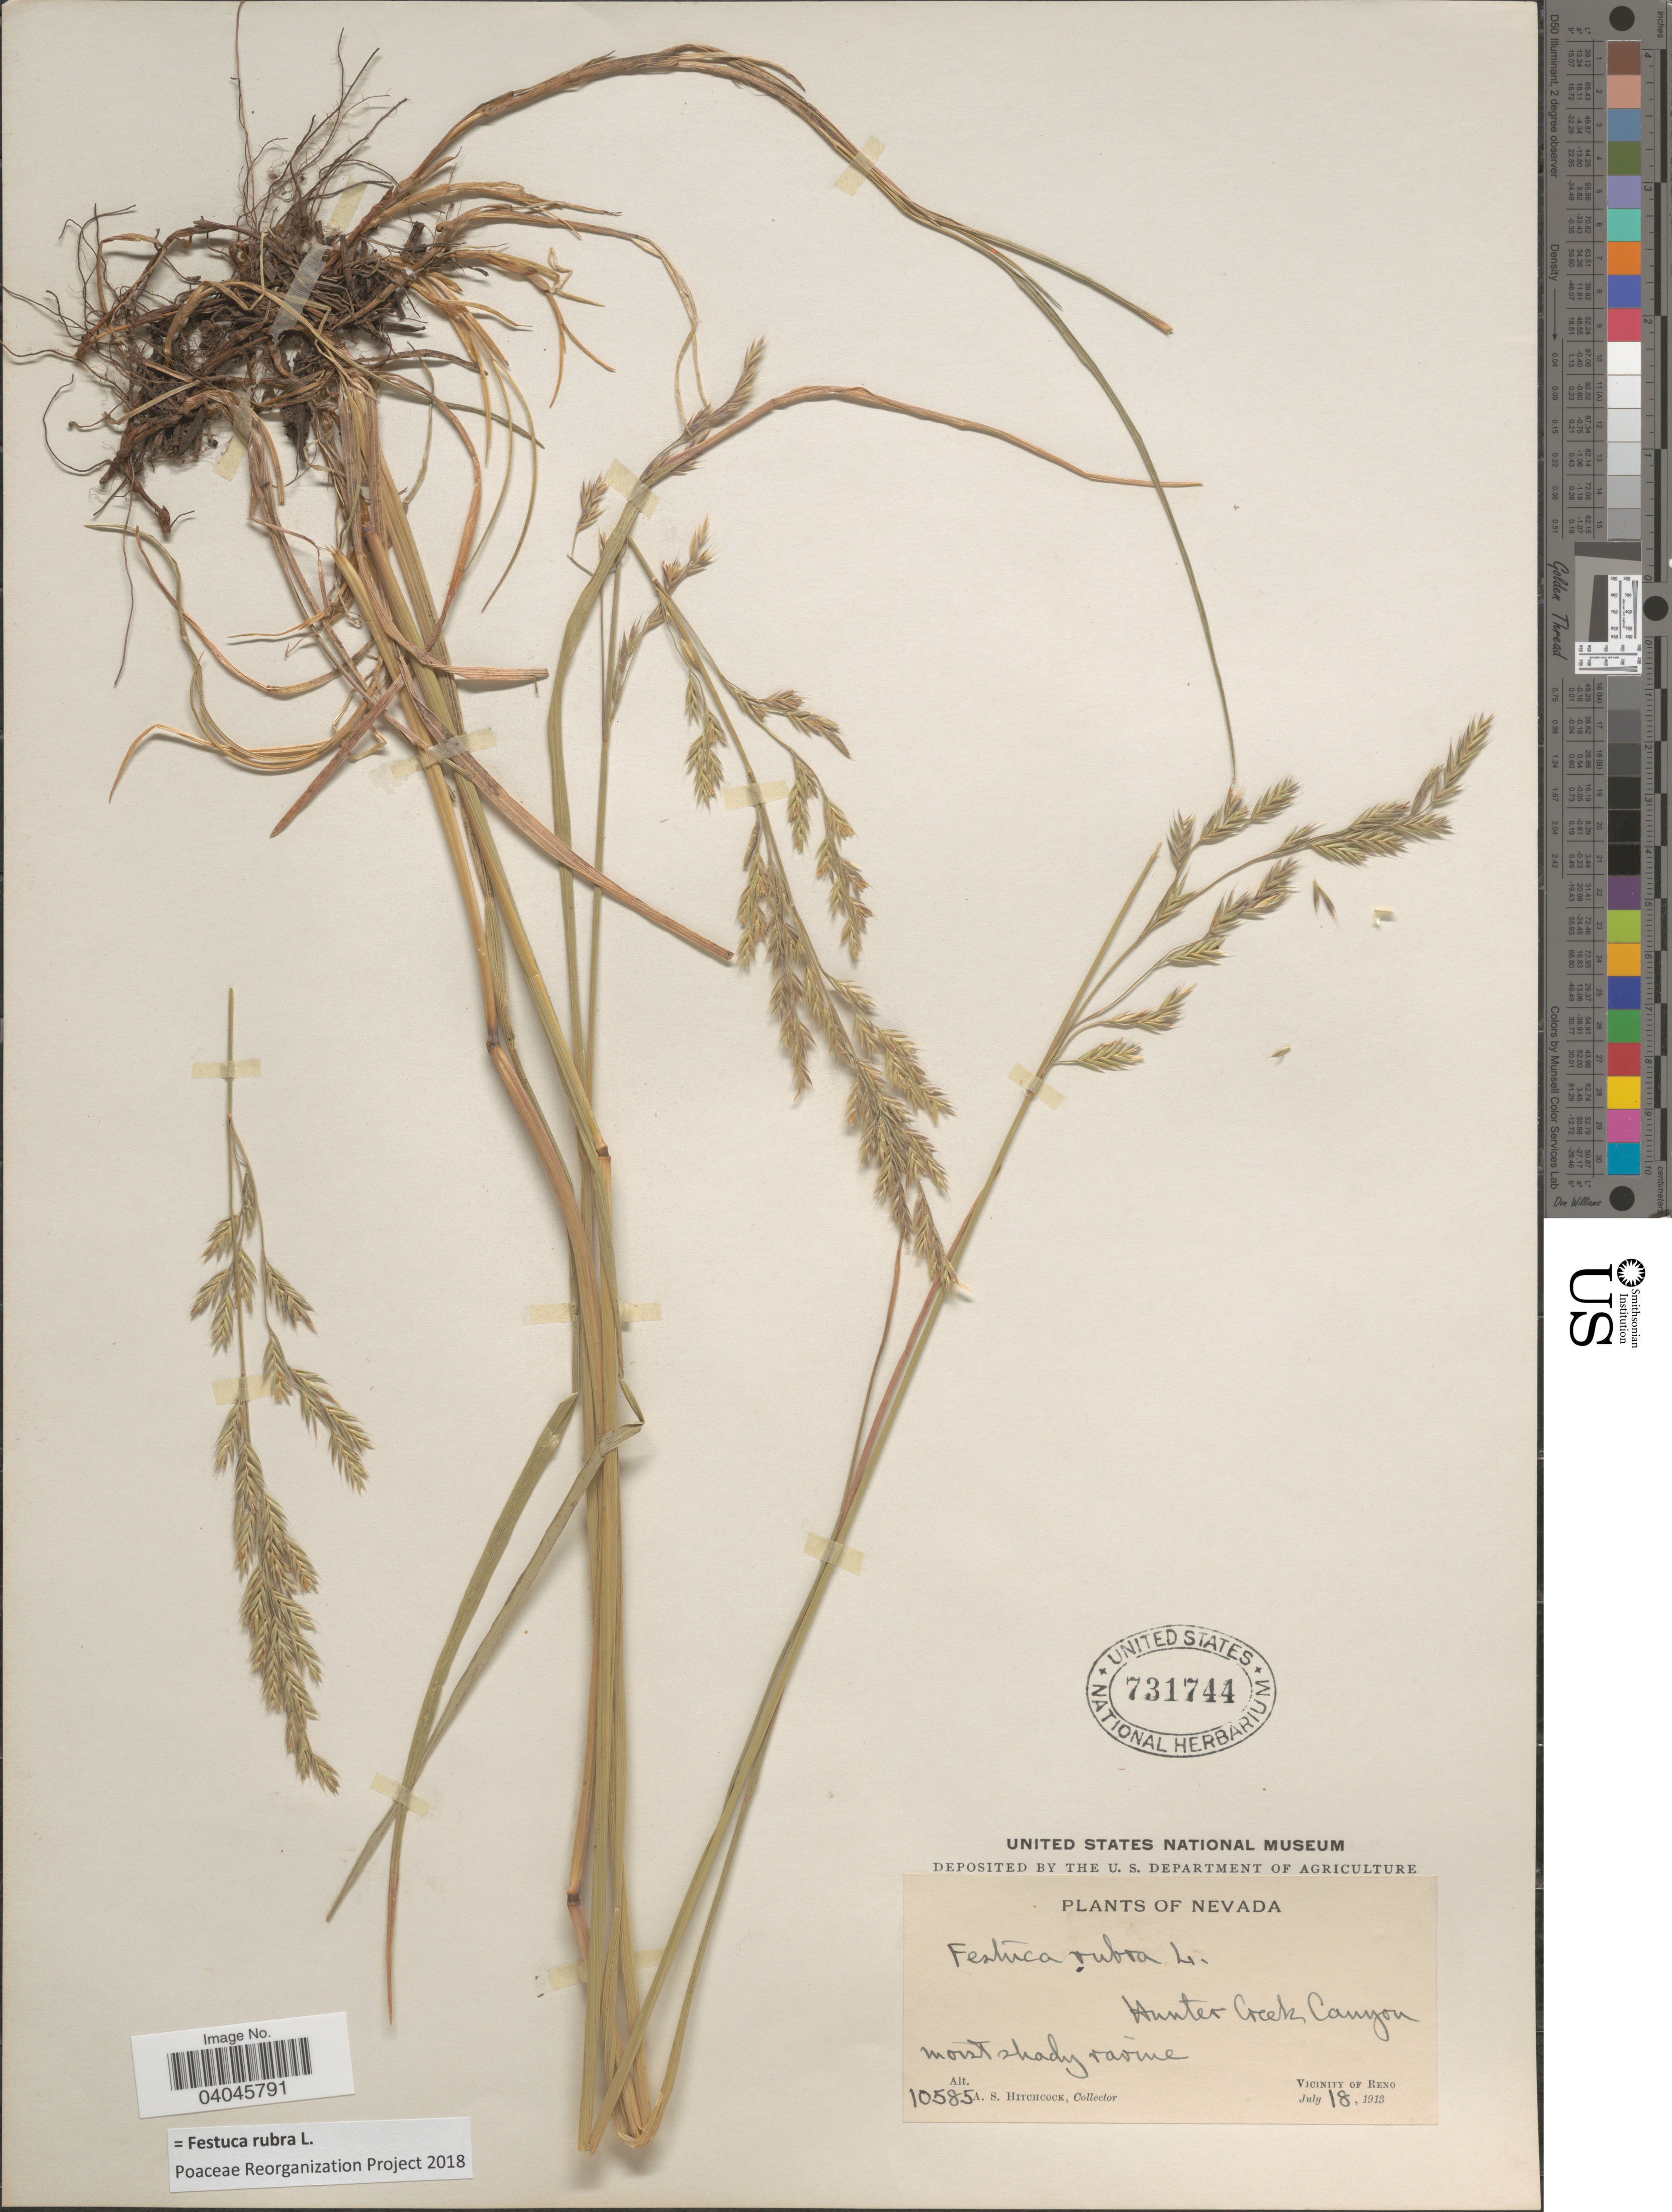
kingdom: Plantae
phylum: Tracheophyta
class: Liliopsida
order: Poales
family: Poaceae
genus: Festuca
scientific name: Festuca rubra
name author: L.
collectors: A. S. Hitchcock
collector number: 10585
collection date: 1913-07-18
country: United States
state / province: Nevada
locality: Hunter Creek Canyon. Vicinity of Reno.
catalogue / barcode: US 731744